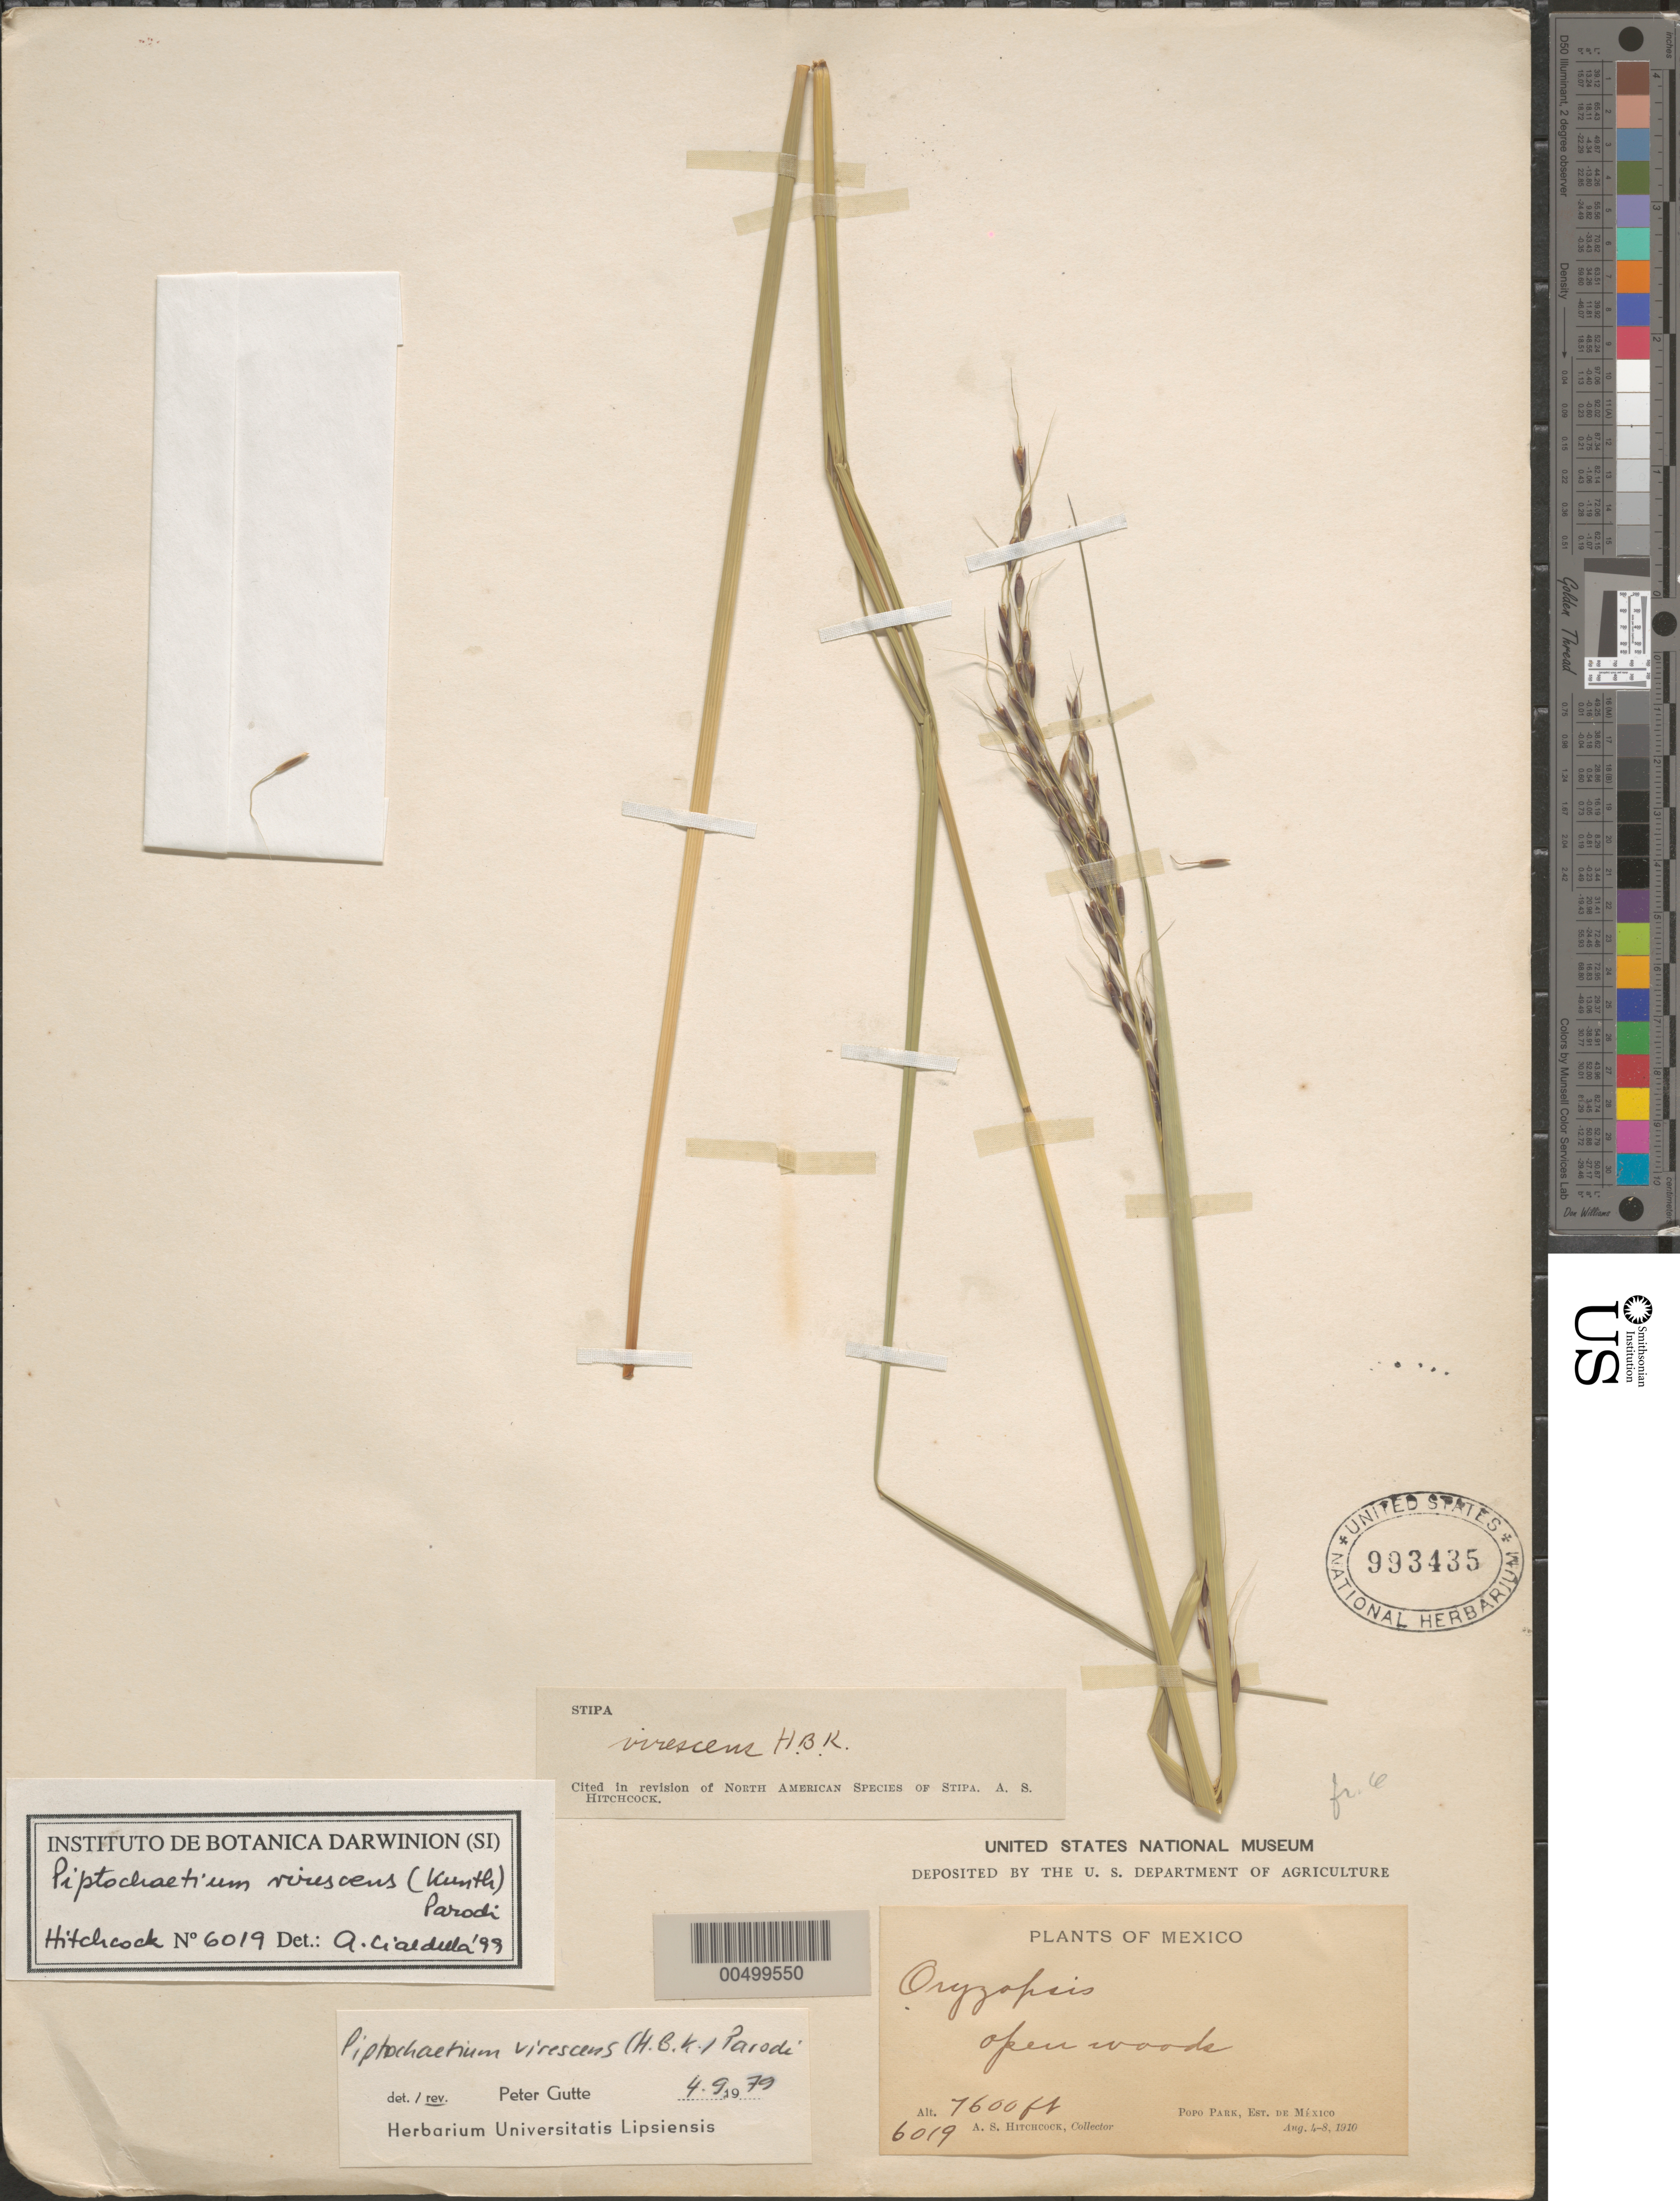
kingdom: Plantae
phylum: Tracheophyta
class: Liliopsida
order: Poales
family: Poaceae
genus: Piptochaetium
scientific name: Piptochaetium virescens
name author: (Kunth) Parodi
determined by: Gutte, P.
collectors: A. S. Hitchcock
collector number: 6019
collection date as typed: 4 Aug 1910 to 8 Aug 1910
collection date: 1910-08-04/1910-08-08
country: Mexico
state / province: México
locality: Popo Park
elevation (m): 2316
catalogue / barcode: US 993435